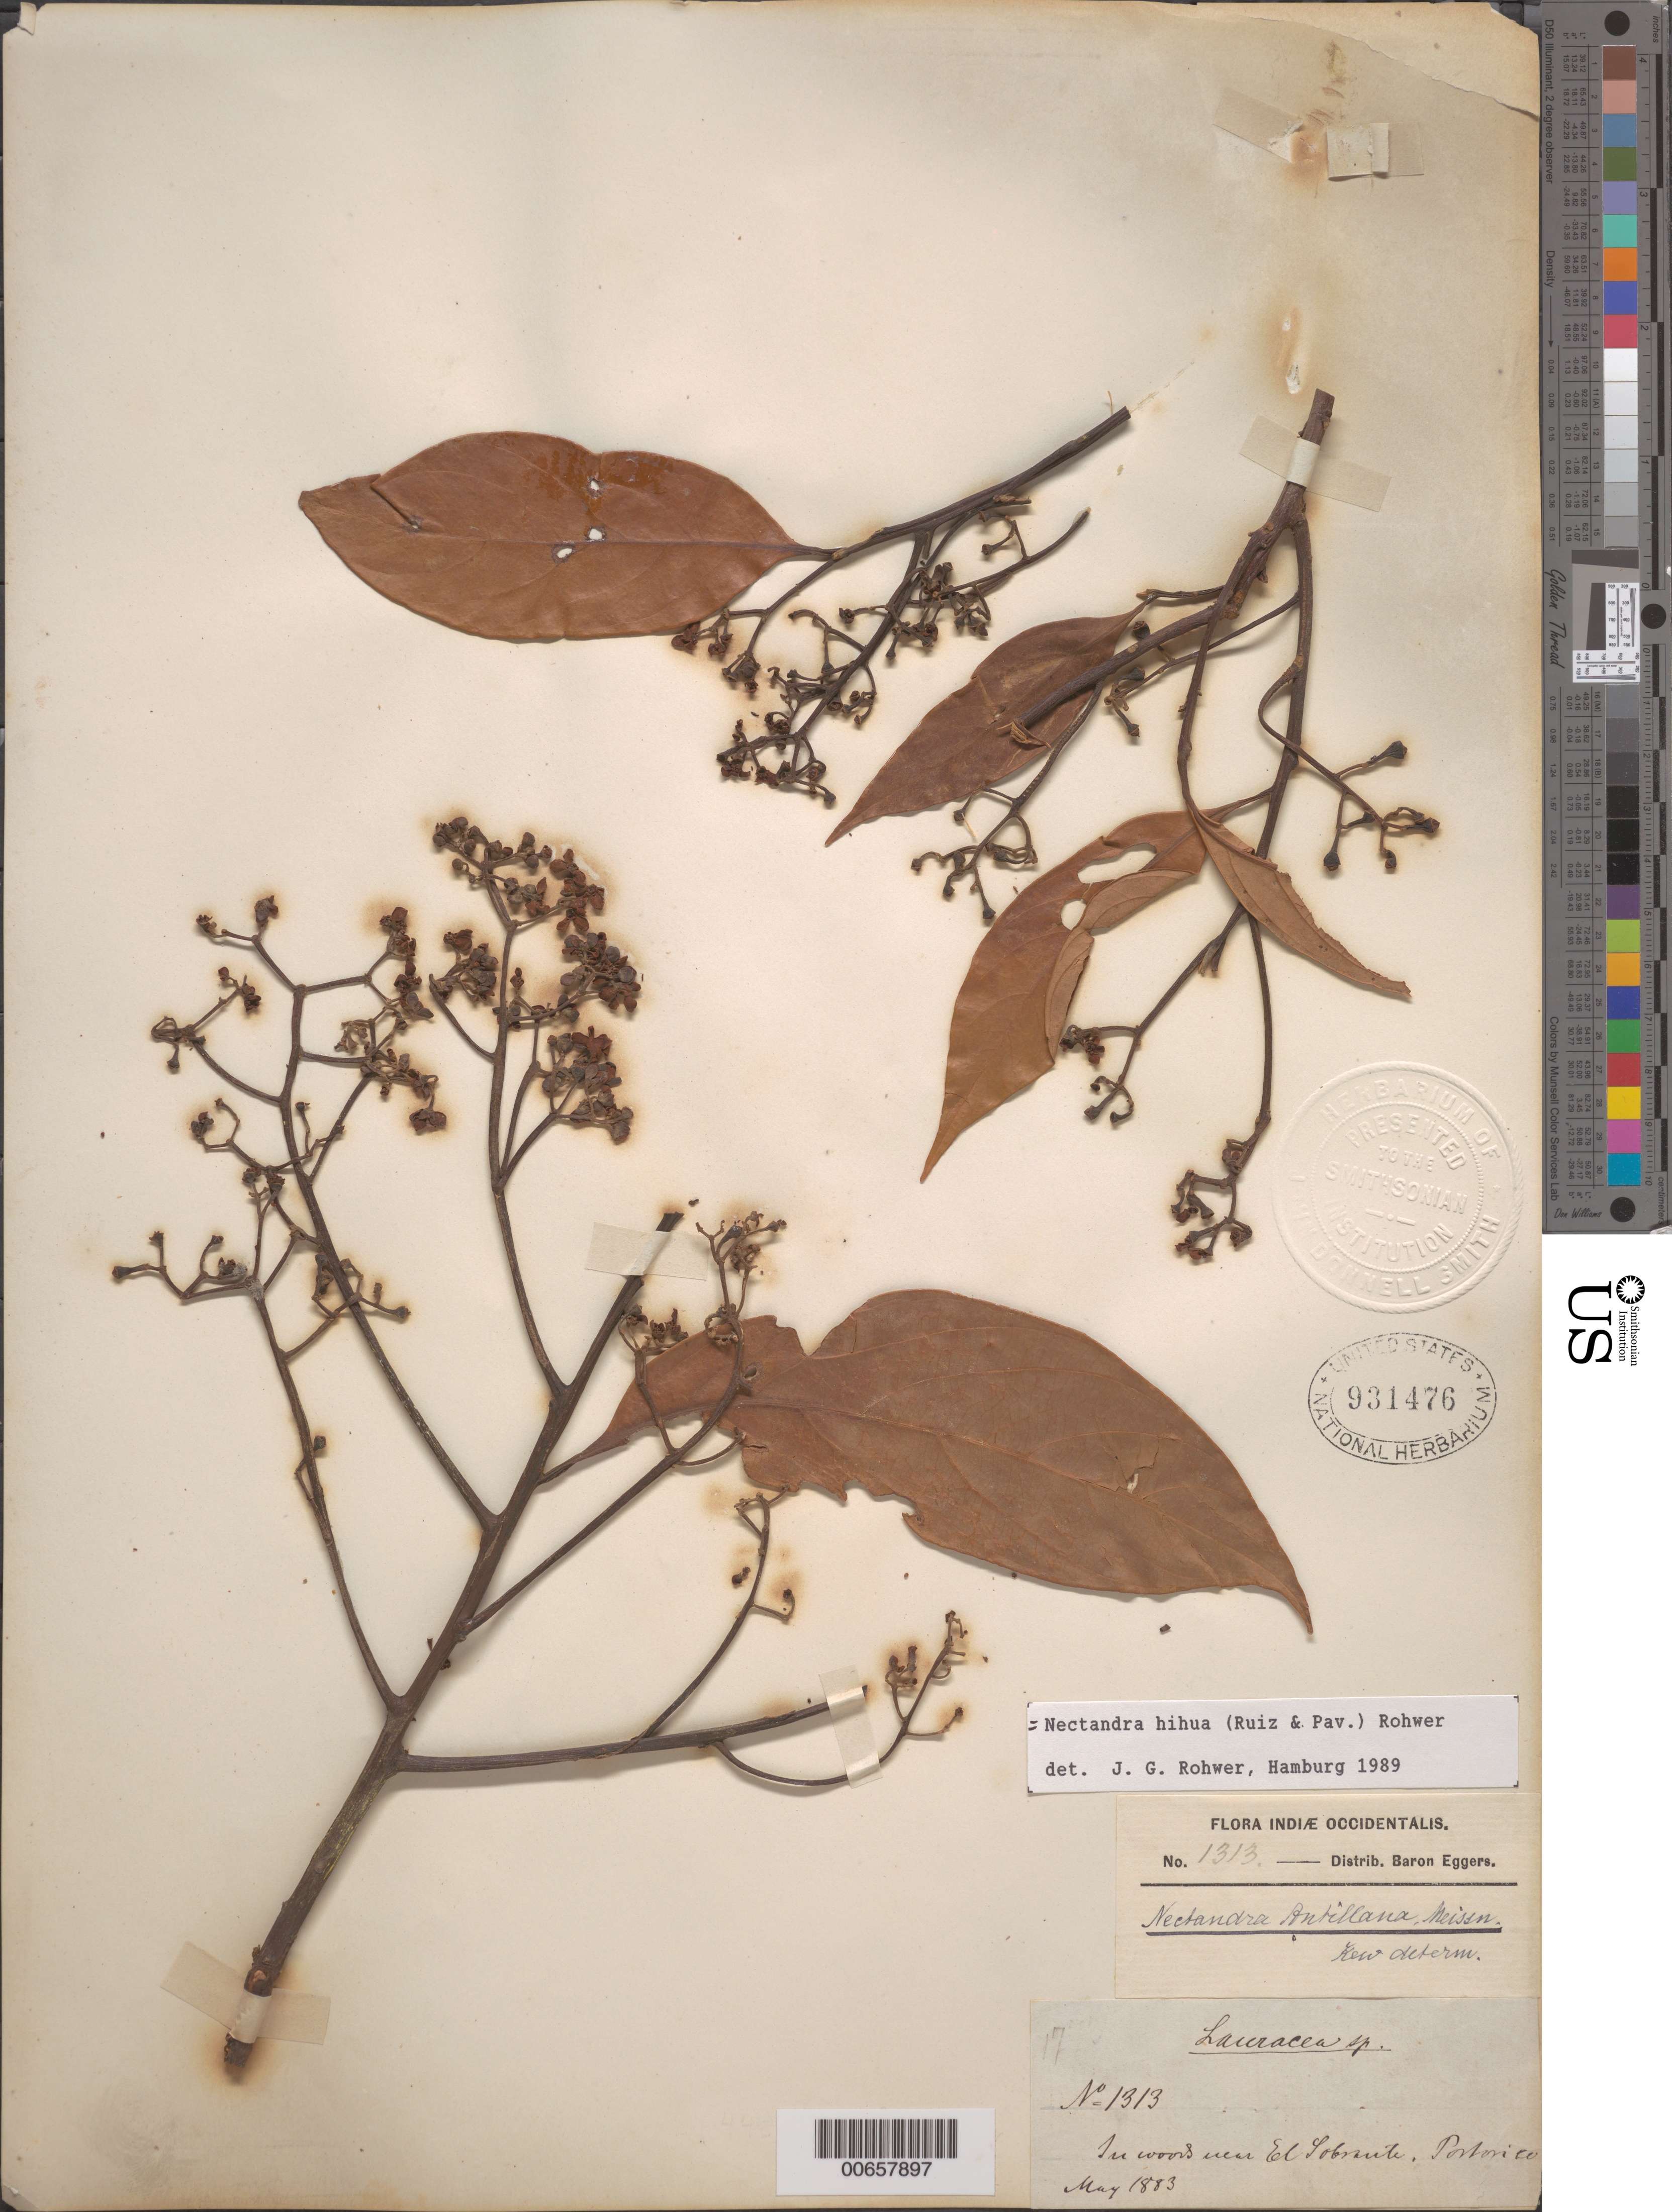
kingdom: Plantae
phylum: Tracheophyta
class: Magnoliopsida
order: Laurales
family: Lauraceae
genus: Nectandra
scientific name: Nectandra hihua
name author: (Ruiz & Pav.) Rohwer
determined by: Rohwer, J. G.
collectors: H. F. A. von Eggers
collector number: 1313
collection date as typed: May 1883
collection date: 1883-05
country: Puerto Rico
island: Greater Antilles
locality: El Sobrante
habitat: In woods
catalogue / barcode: US 931476